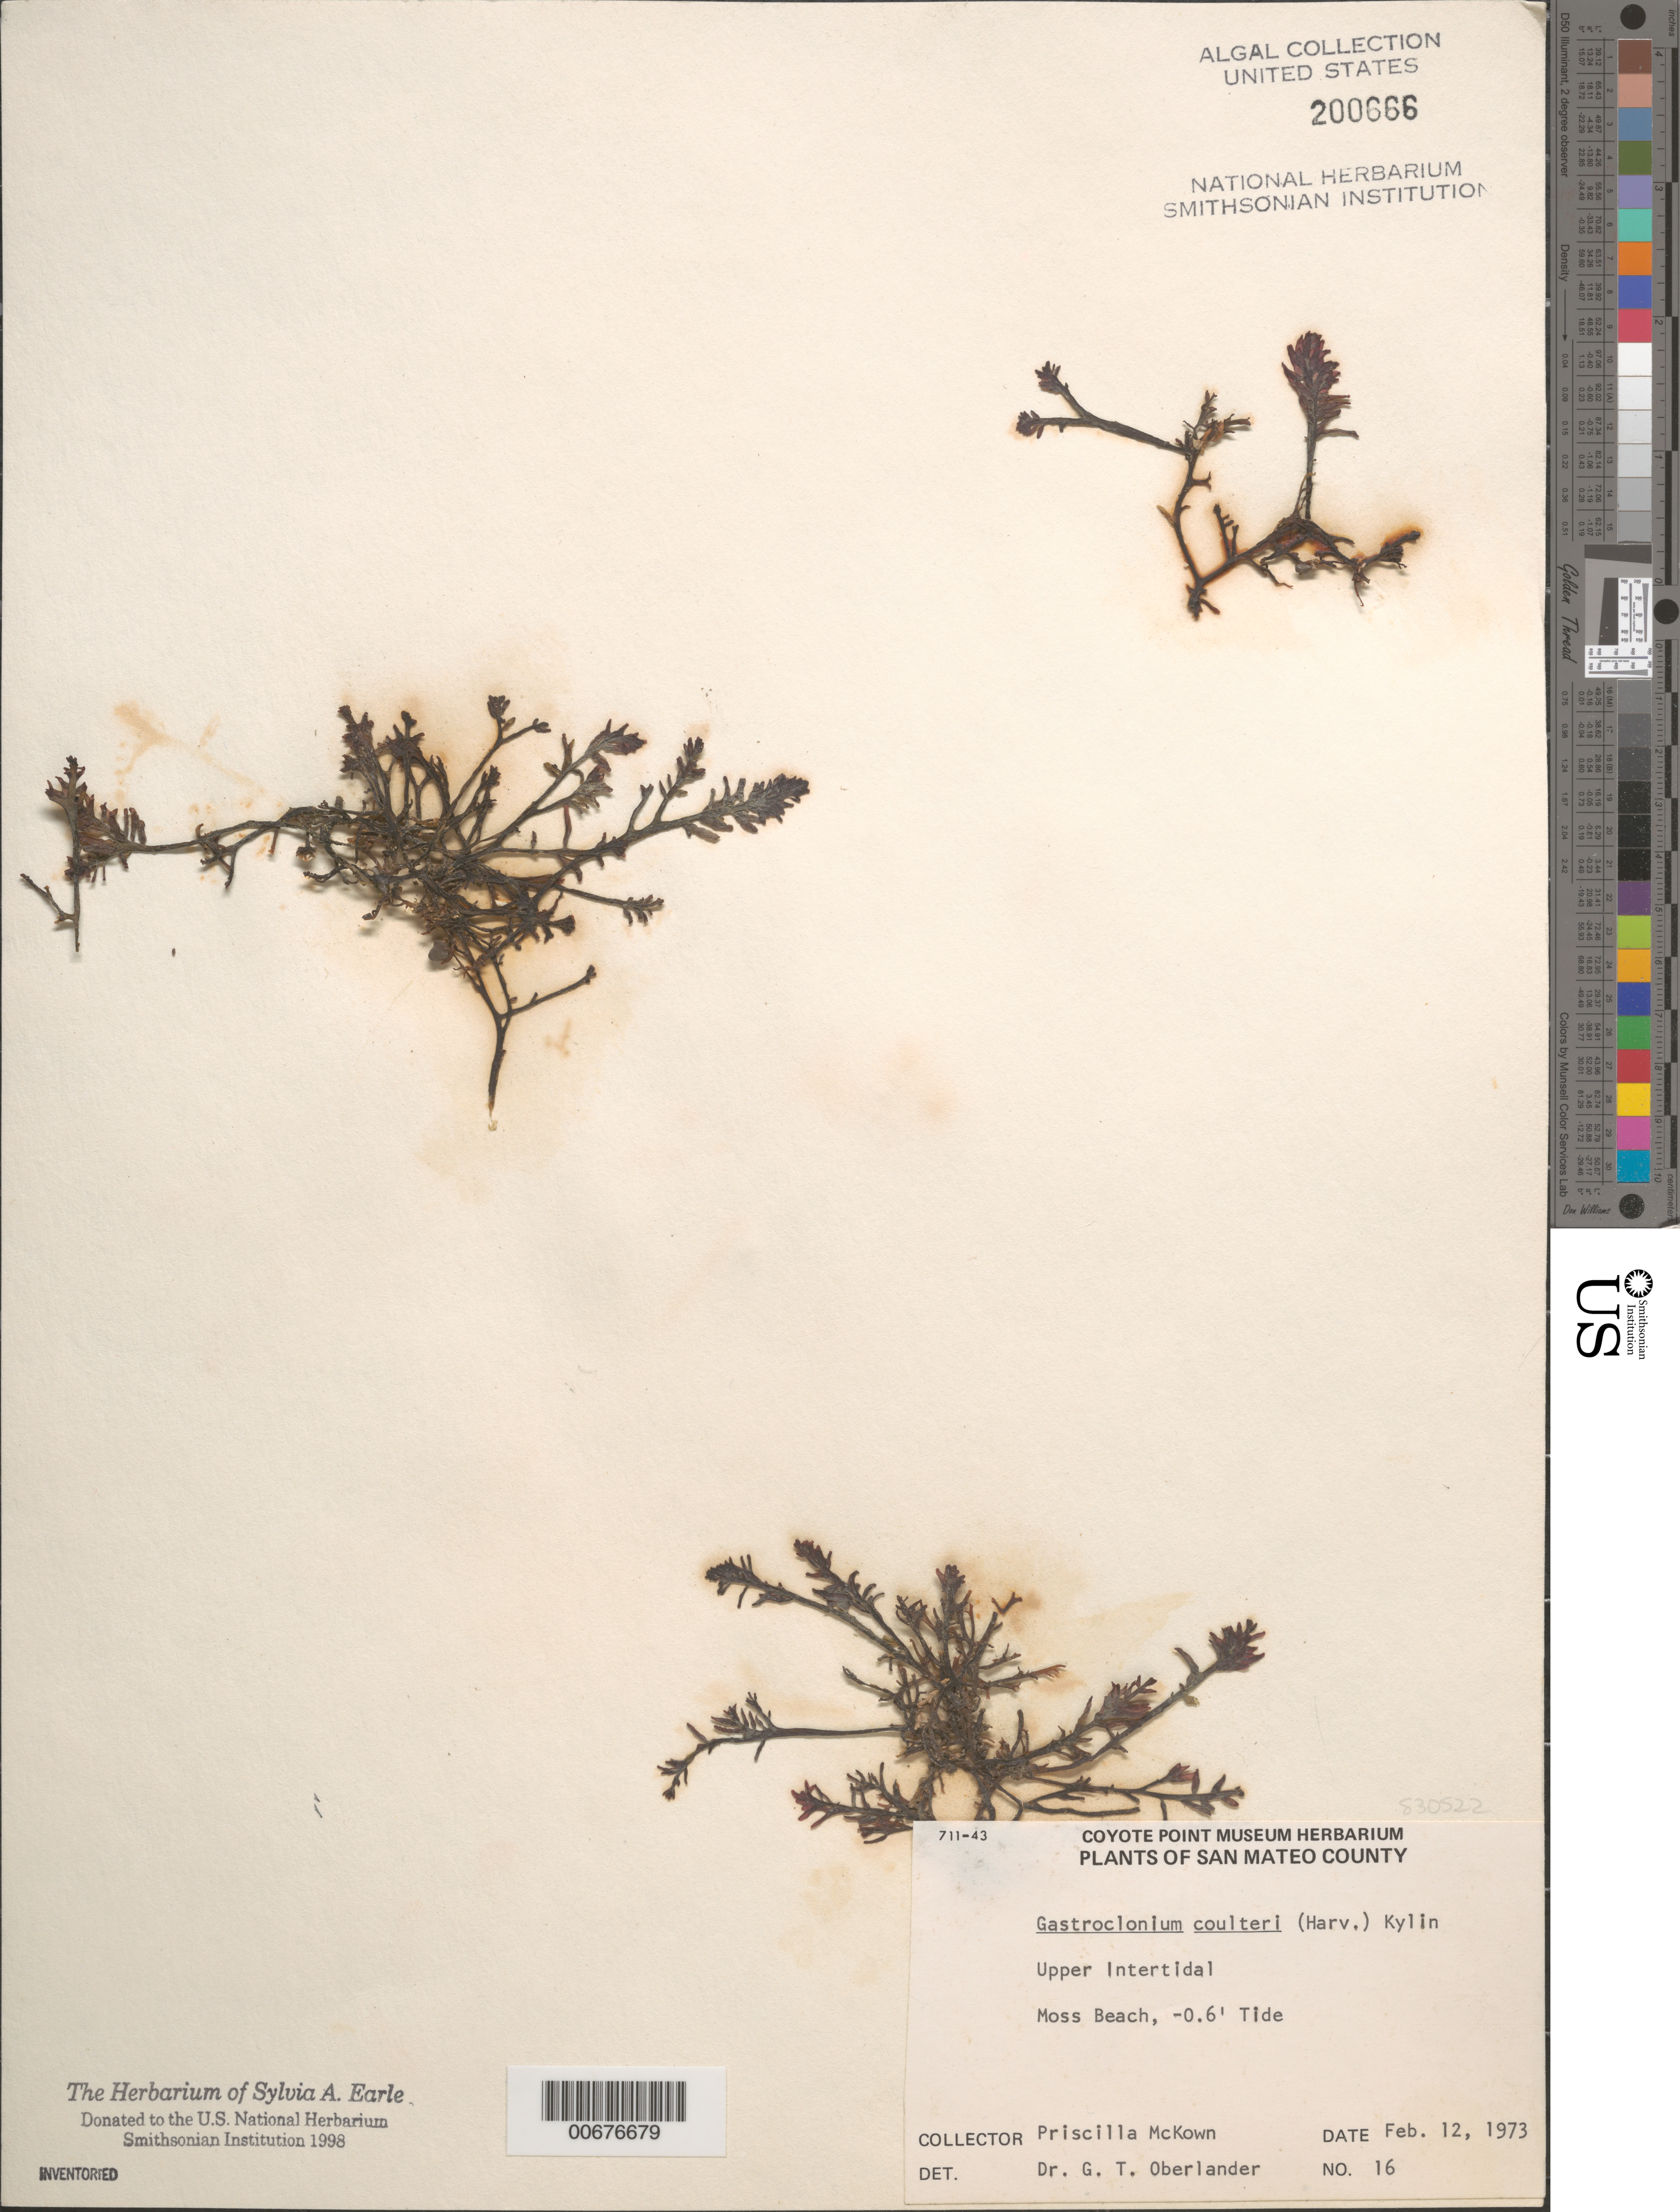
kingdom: Plantae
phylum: Rhodophyta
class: Florideophyceae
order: Ceramiales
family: Rhodomelaceae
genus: Osmundea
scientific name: Osmundea spectabilis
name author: (Postels & Rupr.) K.W. Nam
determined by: Algae name updating Project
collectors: P. McKown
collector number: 16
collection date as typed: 12 Feb 1973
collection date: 1973-02-12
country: United States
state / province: California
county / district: San Mateo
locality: Moss Beach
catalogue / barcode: US 200666